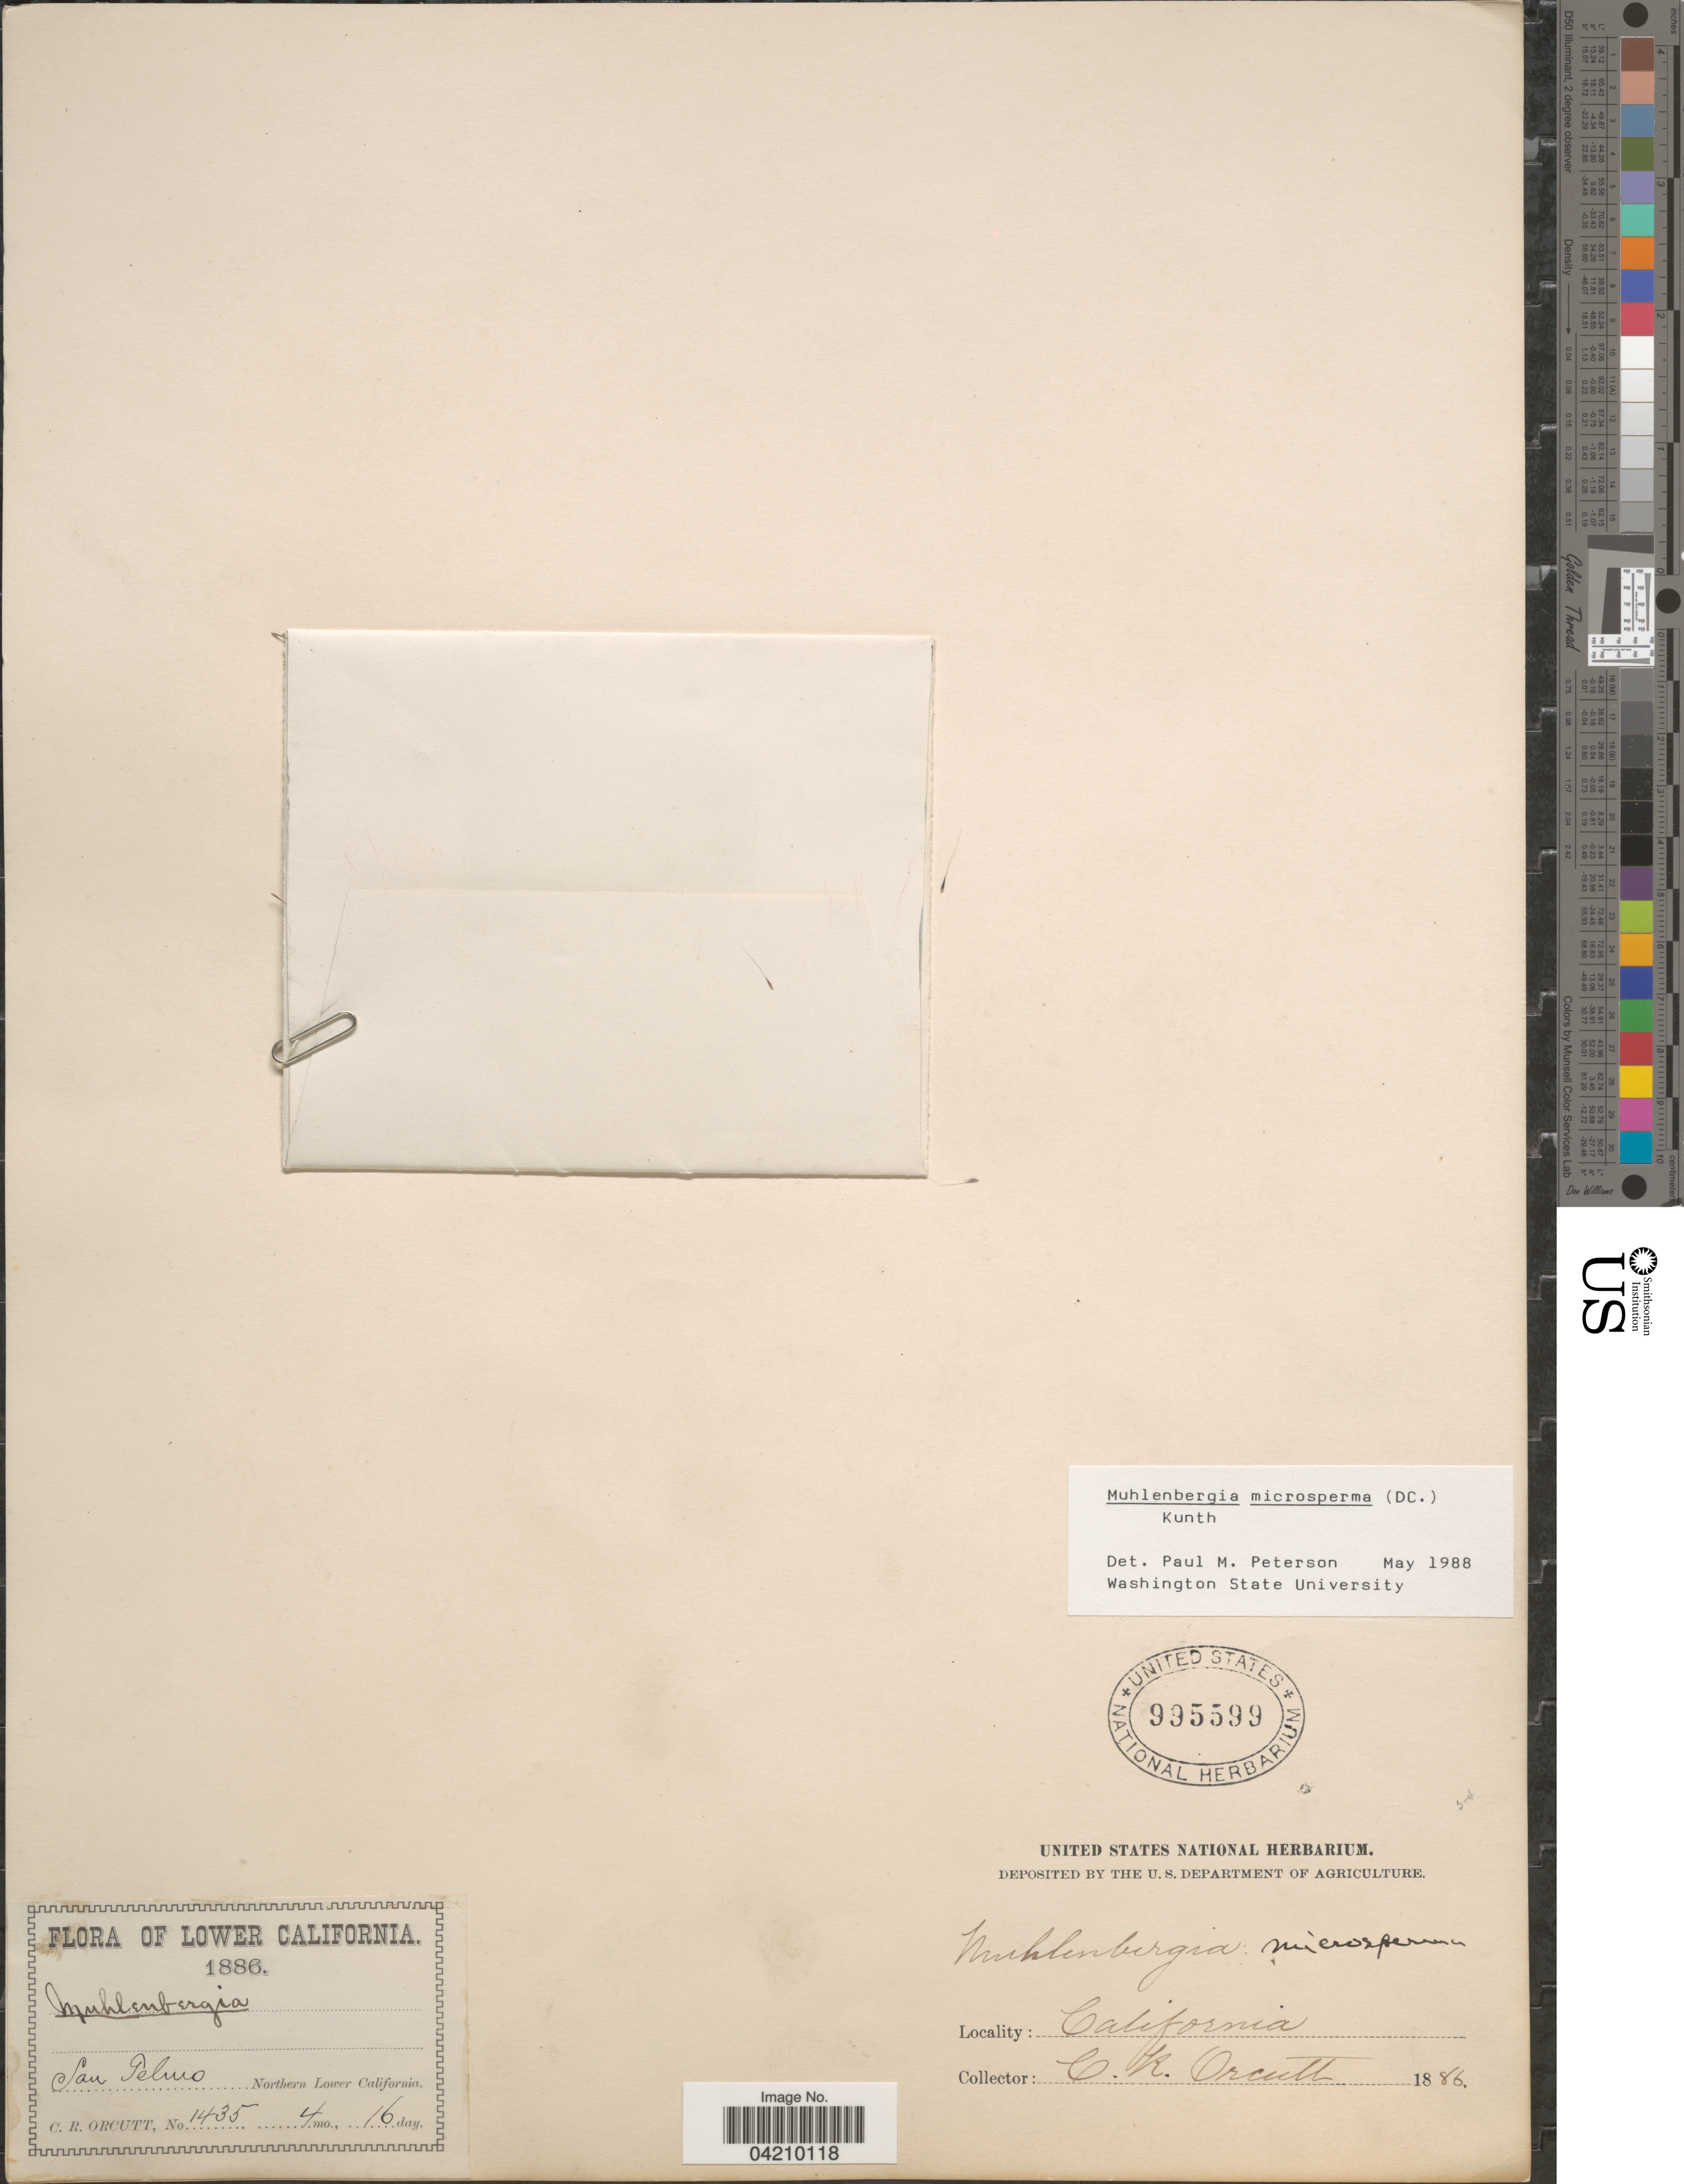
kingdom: Plantae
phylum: Tracheophyta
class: Liliopsida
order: Poales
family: Poaceae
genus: Muhlenbergia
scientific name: Muhlenbergia microsperma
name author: (DC.) Kunth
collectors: C. R. Orcutt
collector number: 1435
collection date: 1886-04-16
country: Mexico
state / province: Baja California Norte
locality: Lower California. San Telmo Northern Lower California.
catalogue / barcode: US 995599